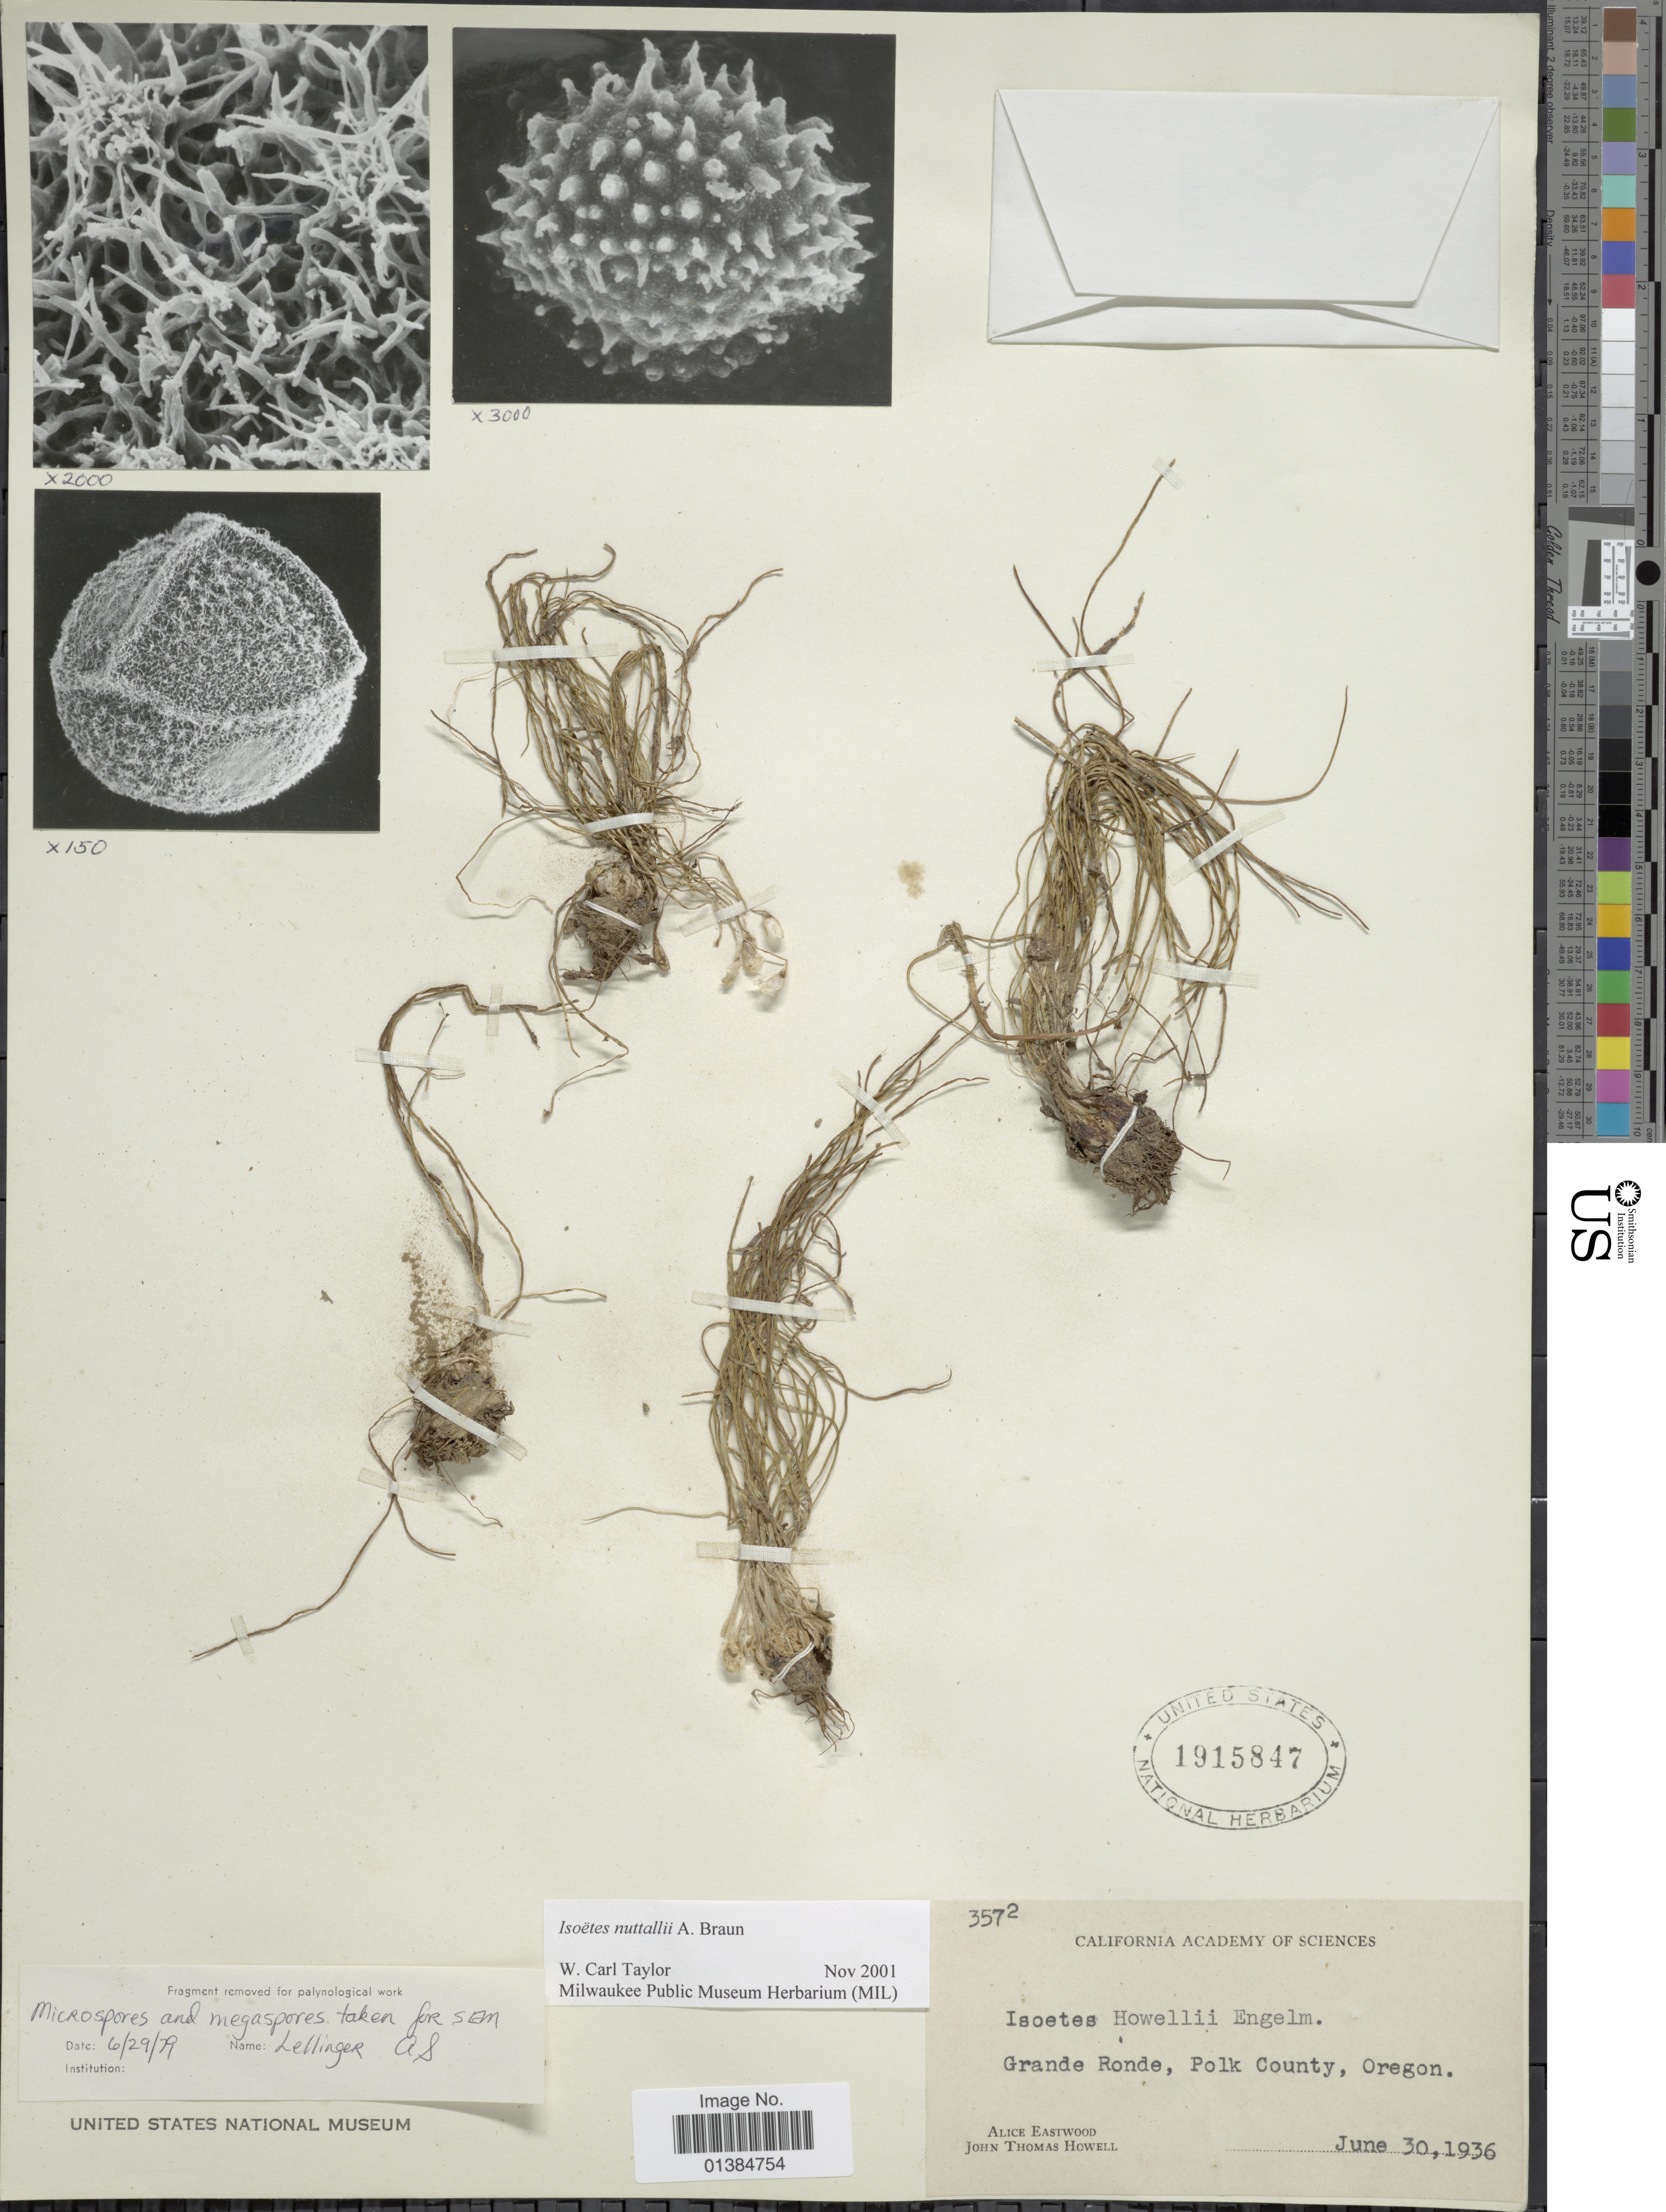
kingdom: Plantae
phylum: Tracheophyta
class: Lycopodiopsida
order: Isoetales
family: Isoetaceae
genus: Isoetes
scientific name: Isoetes nuttallii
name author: A. Braun ex Engelm.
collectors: A. Eastwood & J. T. Howell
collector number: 3572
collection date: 1936-06-30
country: United States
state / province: Oregon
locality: Grande Ronde, Polk County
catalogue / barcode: US 1915847